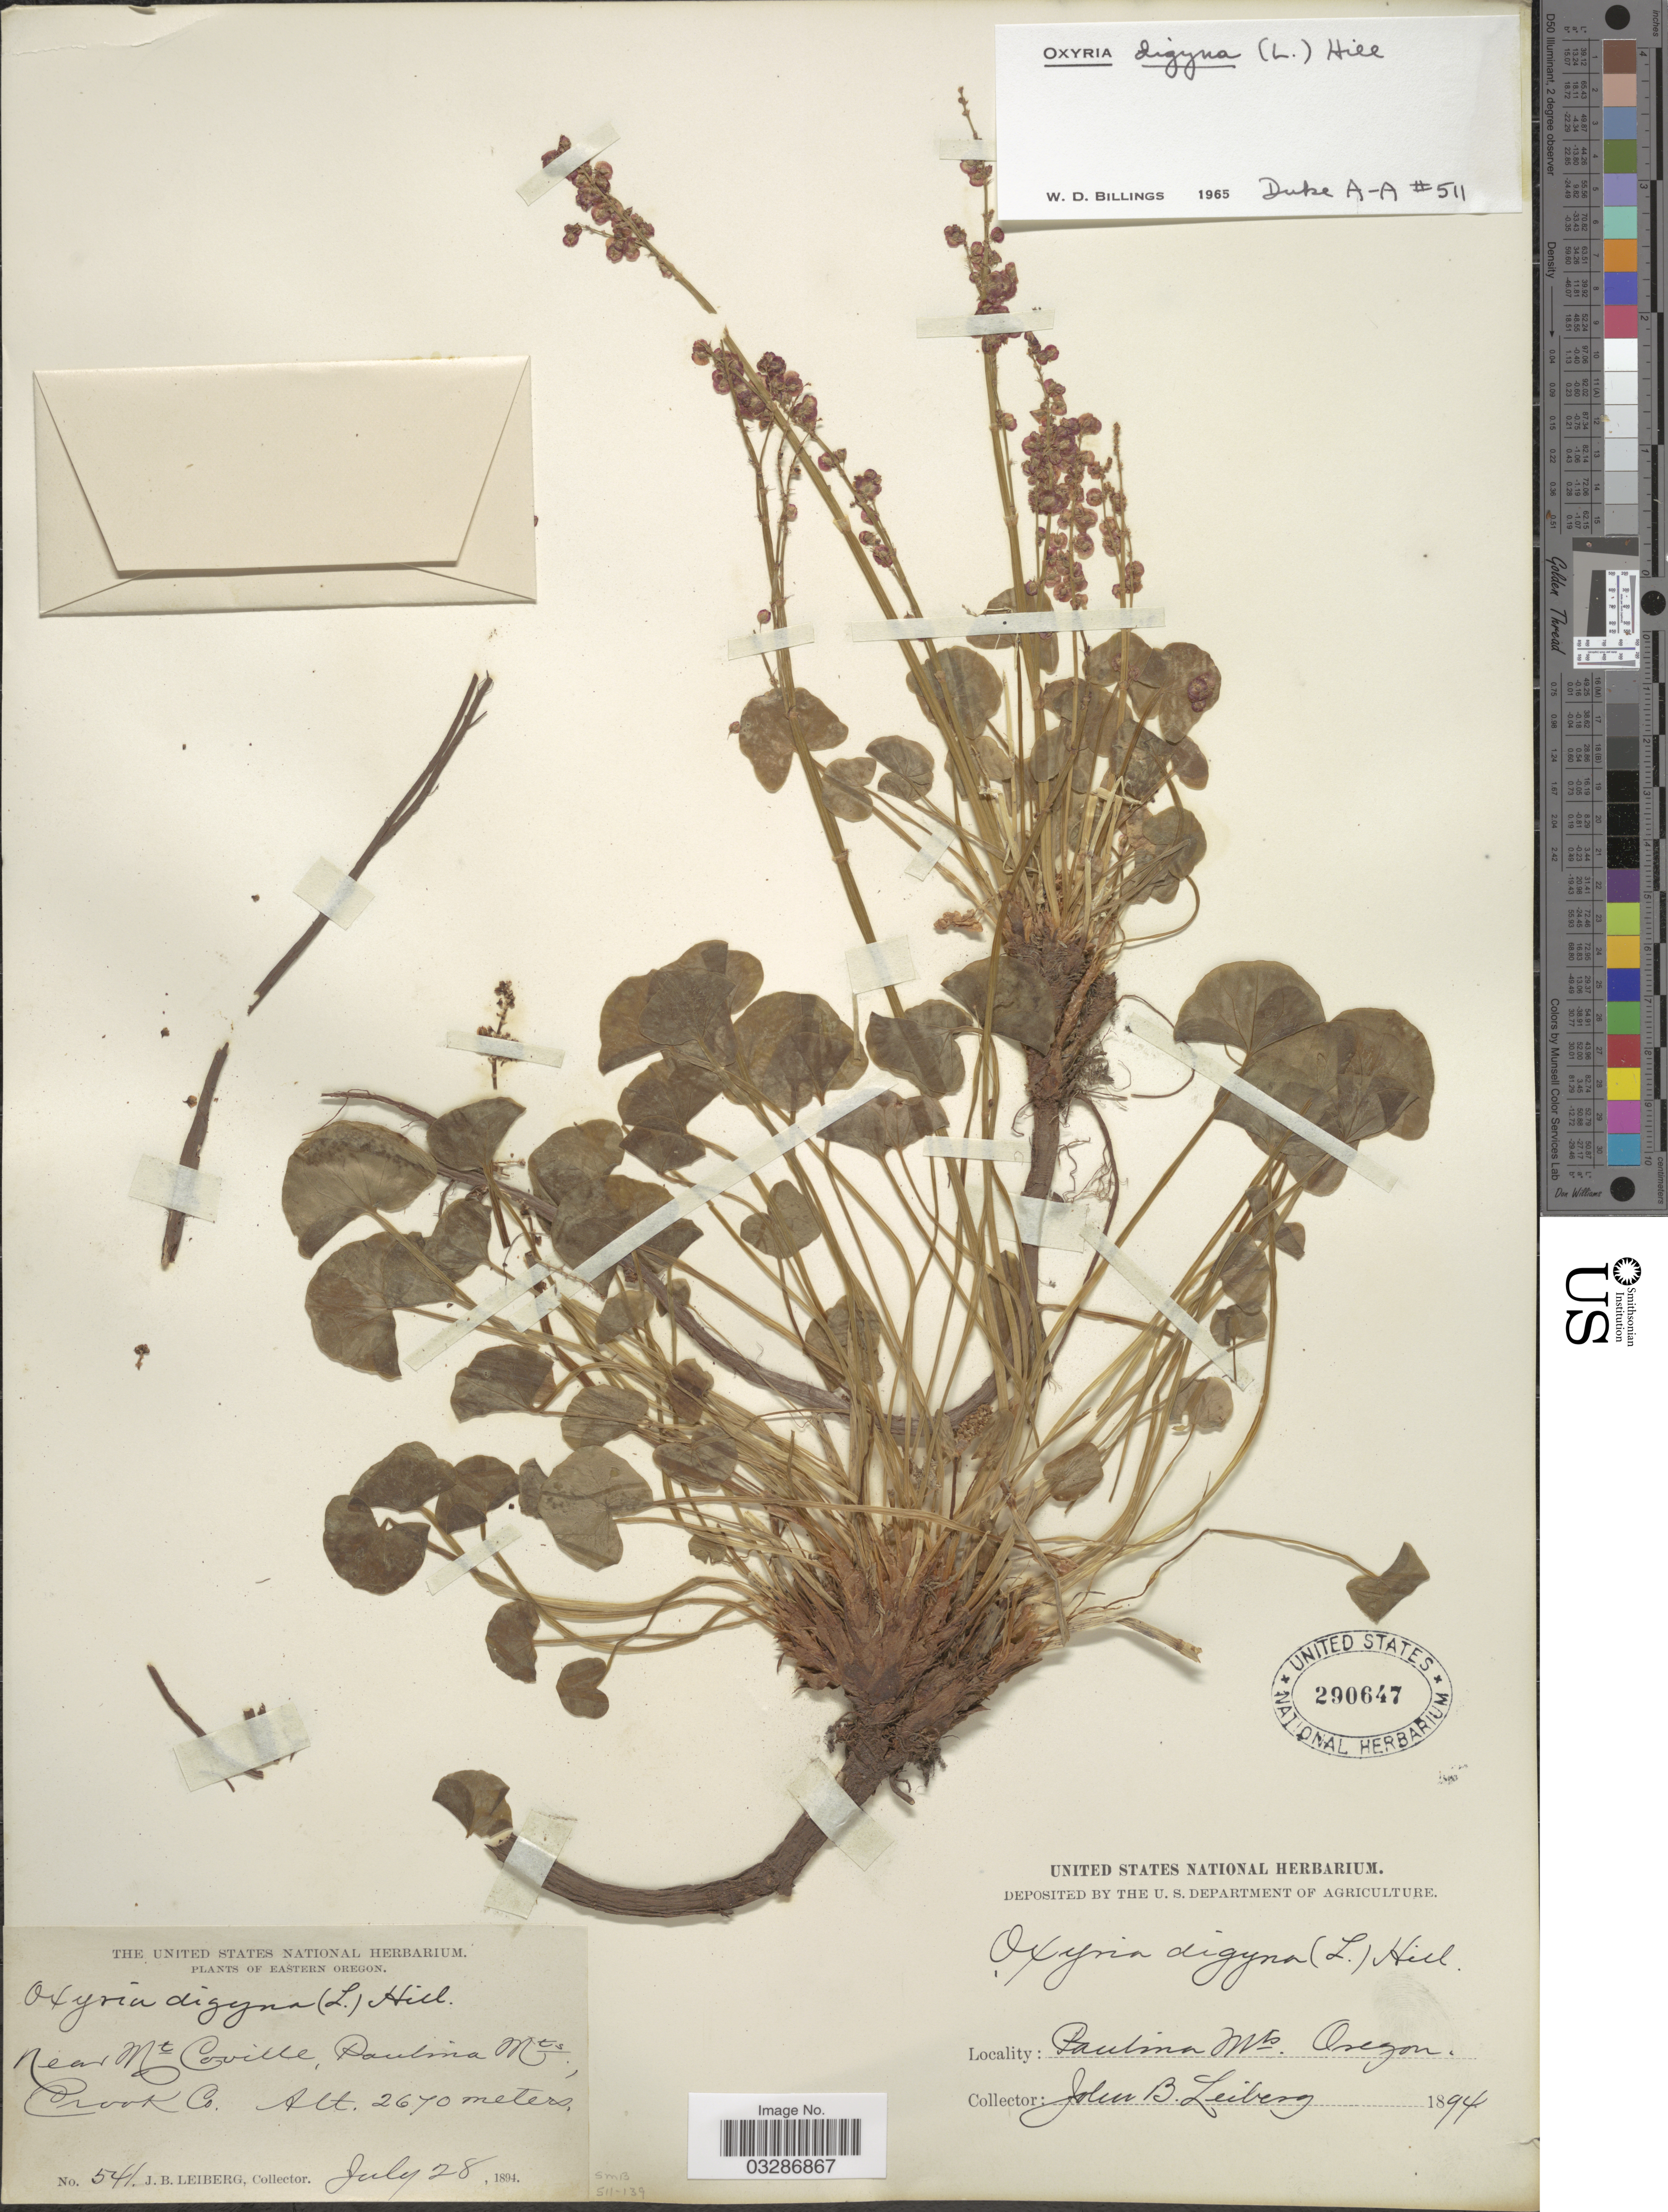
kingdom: Plantae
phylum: Tracheophyta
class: Magnoliopsida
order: Caryophyllales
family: Polygonaceae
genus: Oxyria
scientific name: Oxyria digyna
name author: (L.) Hill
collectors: J. B. Leiberg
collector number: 541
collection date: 1894-07-28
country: United States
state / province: Oregon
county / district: Crook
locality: Eastern Oregon. Near Mt. Coville, Paulina Mts. Crook Co.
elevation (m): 2670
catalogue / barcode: US 290647